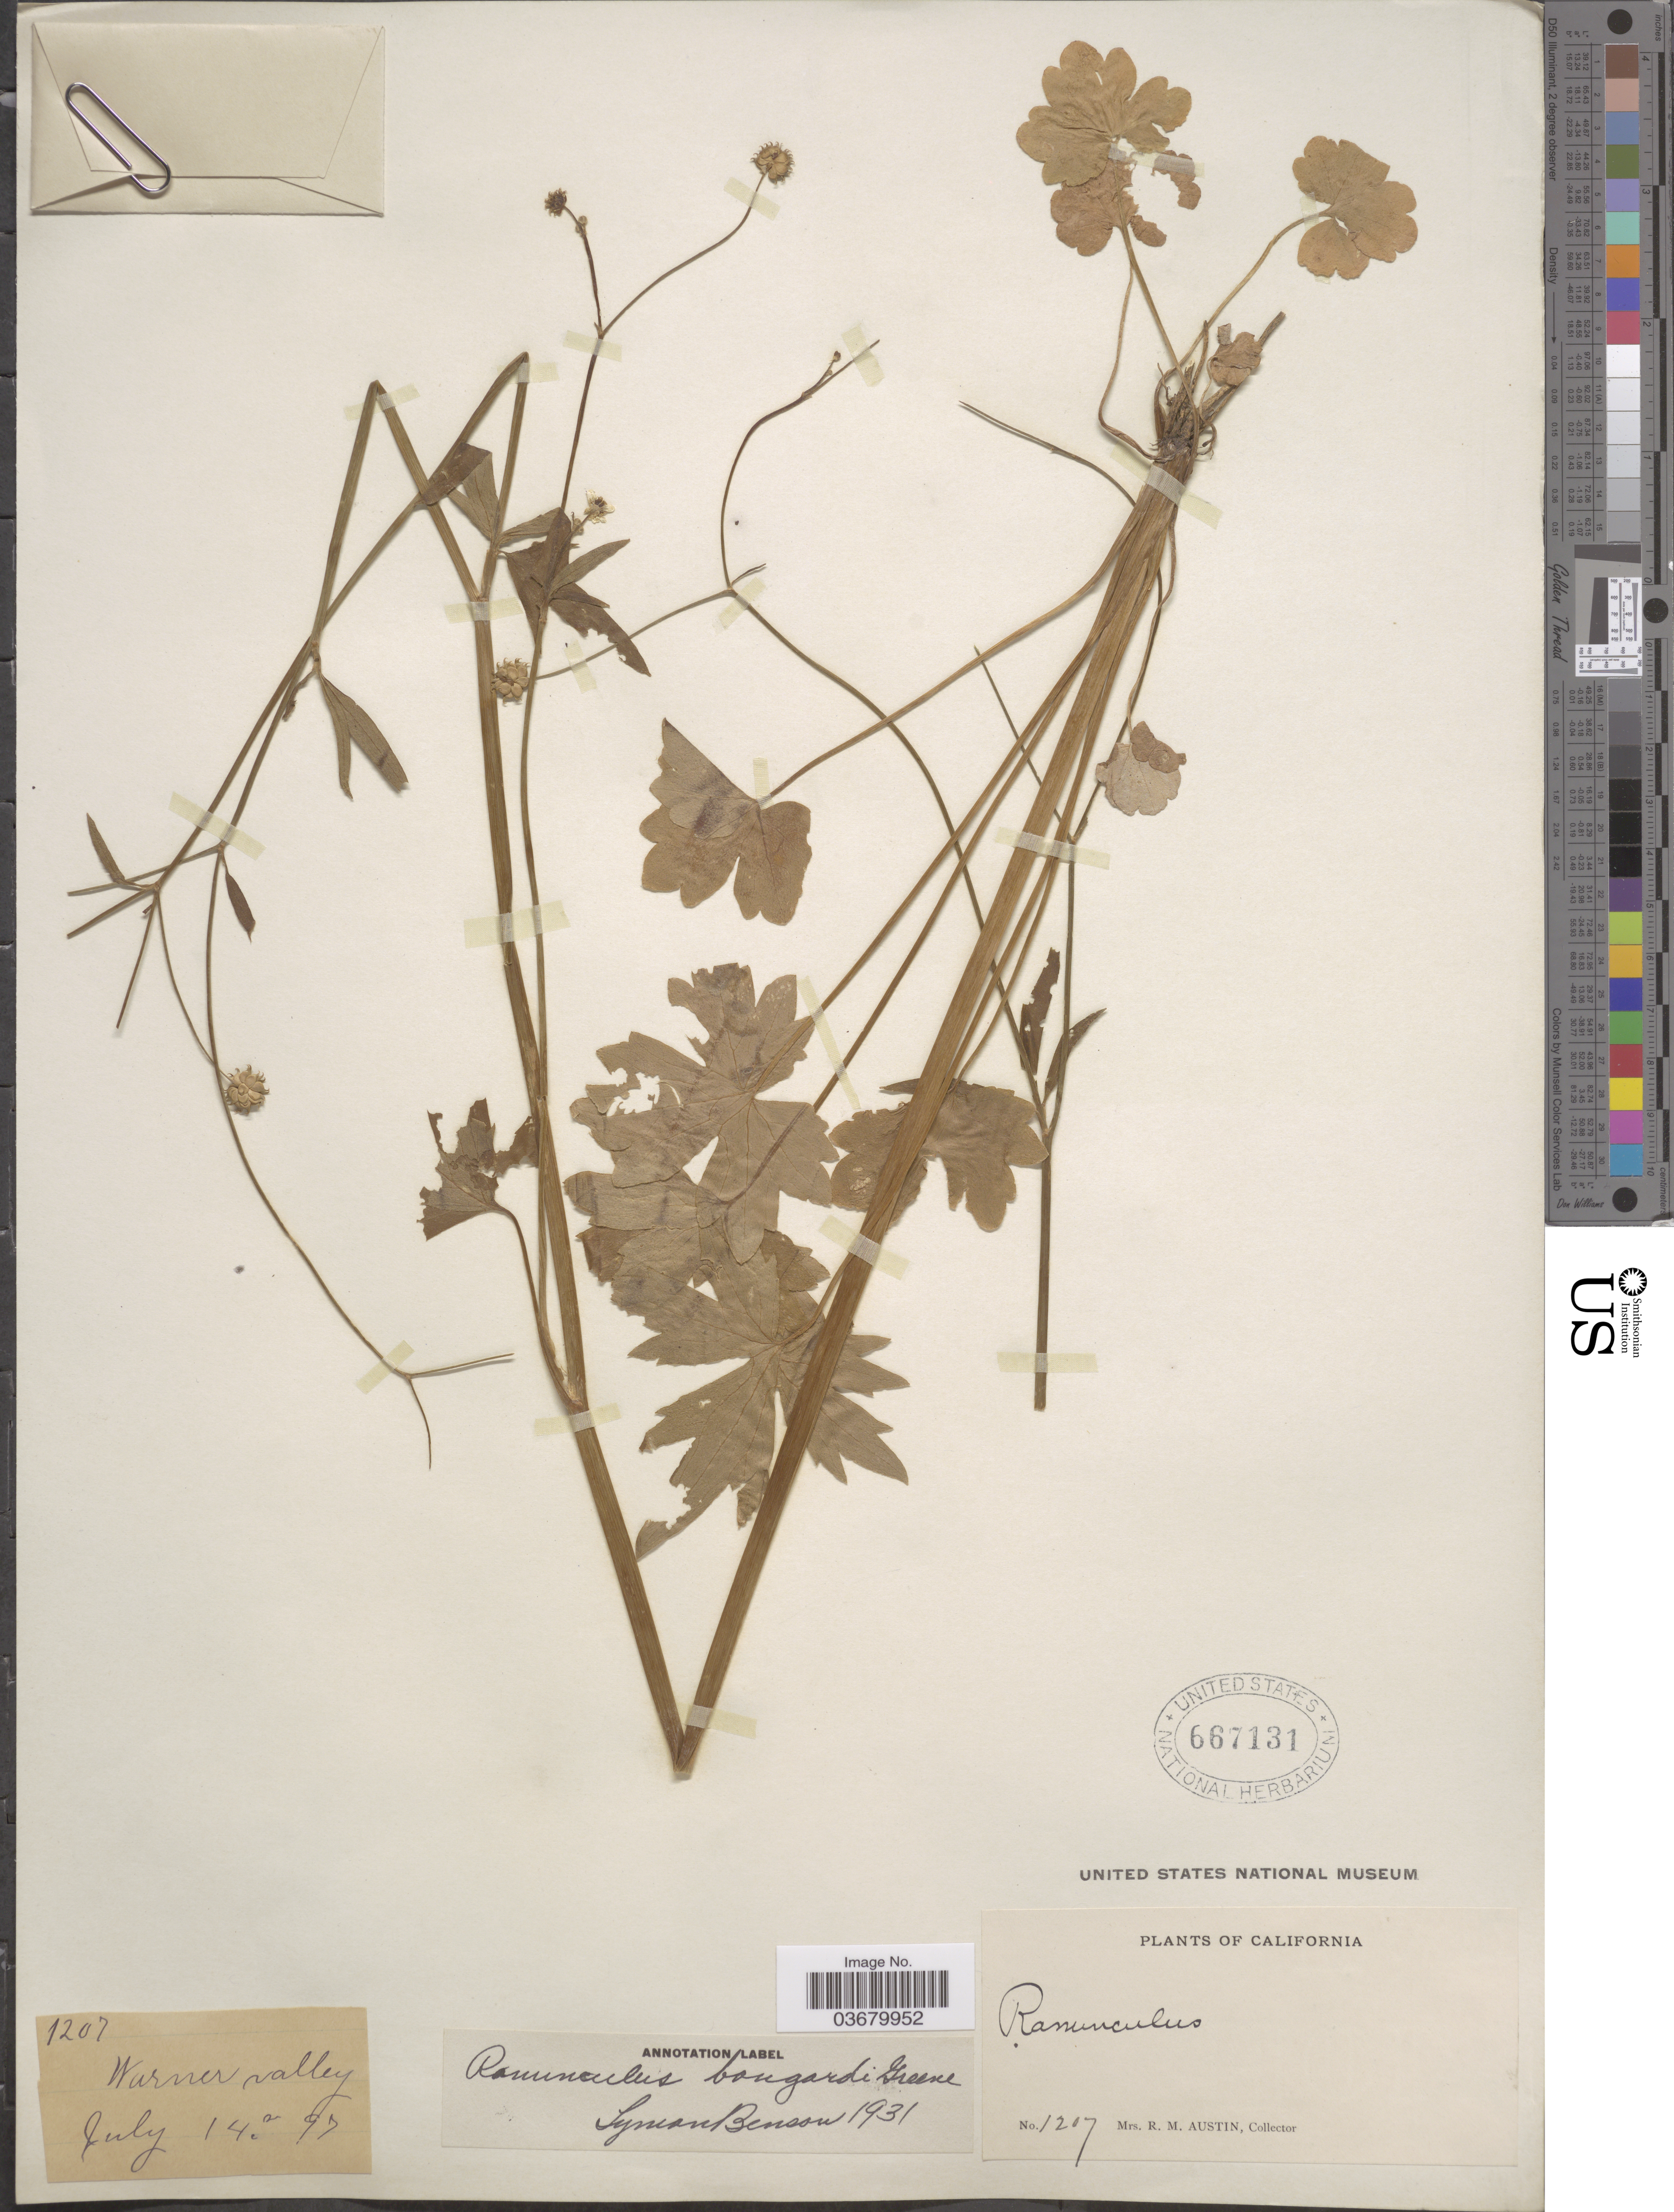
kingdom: Plantae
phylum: Tracheophyta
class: Magnoliopsida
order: Ranunculales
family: Ranunculaceae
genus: Ranunculus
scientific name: Ranunculus bongardii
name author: Greene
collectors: R. Austin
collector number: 1207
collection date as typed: Transcribed d/m/y: 14/7/97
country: United States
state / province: California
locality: Warner valley.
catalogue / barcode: US 667131